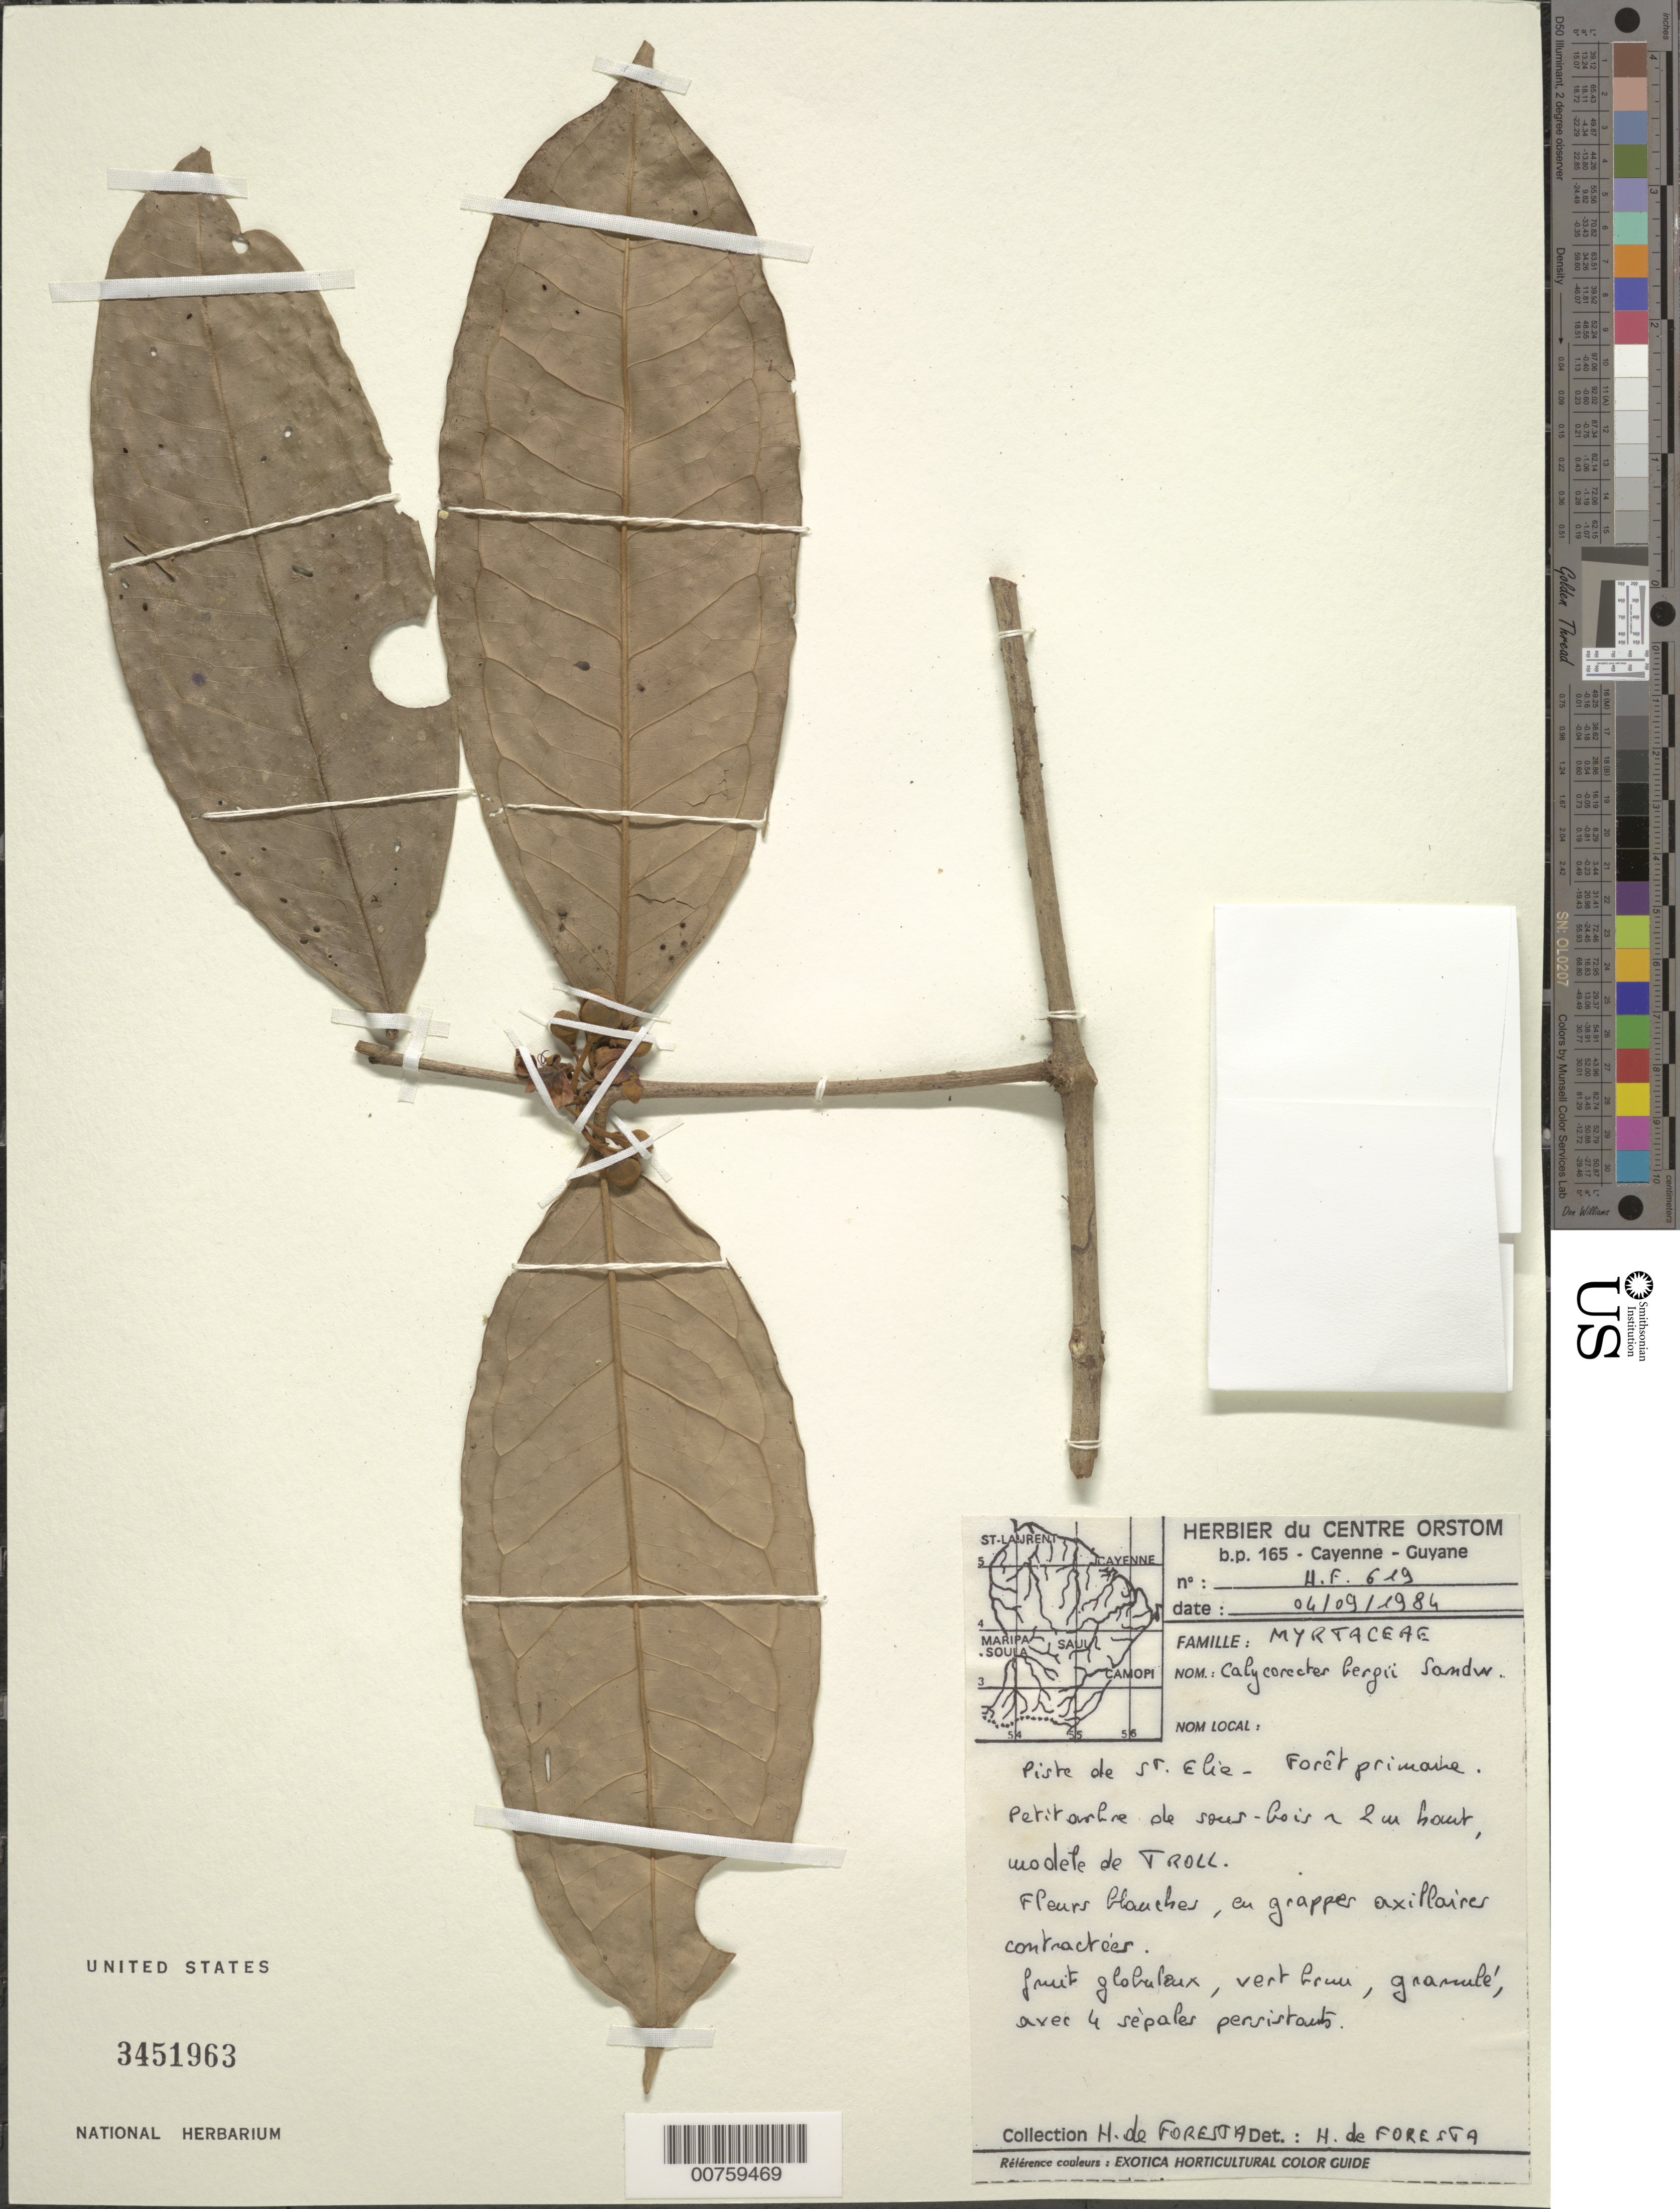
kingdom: Plantae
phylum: Tracheophyta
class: Magnoliopsida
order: Myrtales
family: Myrtaceae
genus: Eugenia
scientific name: Eugenia neolatifolia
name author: Sobral & M.A.D. Souza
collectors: H. de Foresta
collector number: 619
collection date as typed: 6-Sep-84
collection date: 1984-09-06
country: French Guiana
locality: Piste de Saint-Élie, Bassin du Sinnamary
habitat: Primary forest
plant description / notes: Cited by M. Sobral et al., Phytotaxa 669(3): 297. 2024.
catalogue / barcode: US 3451963